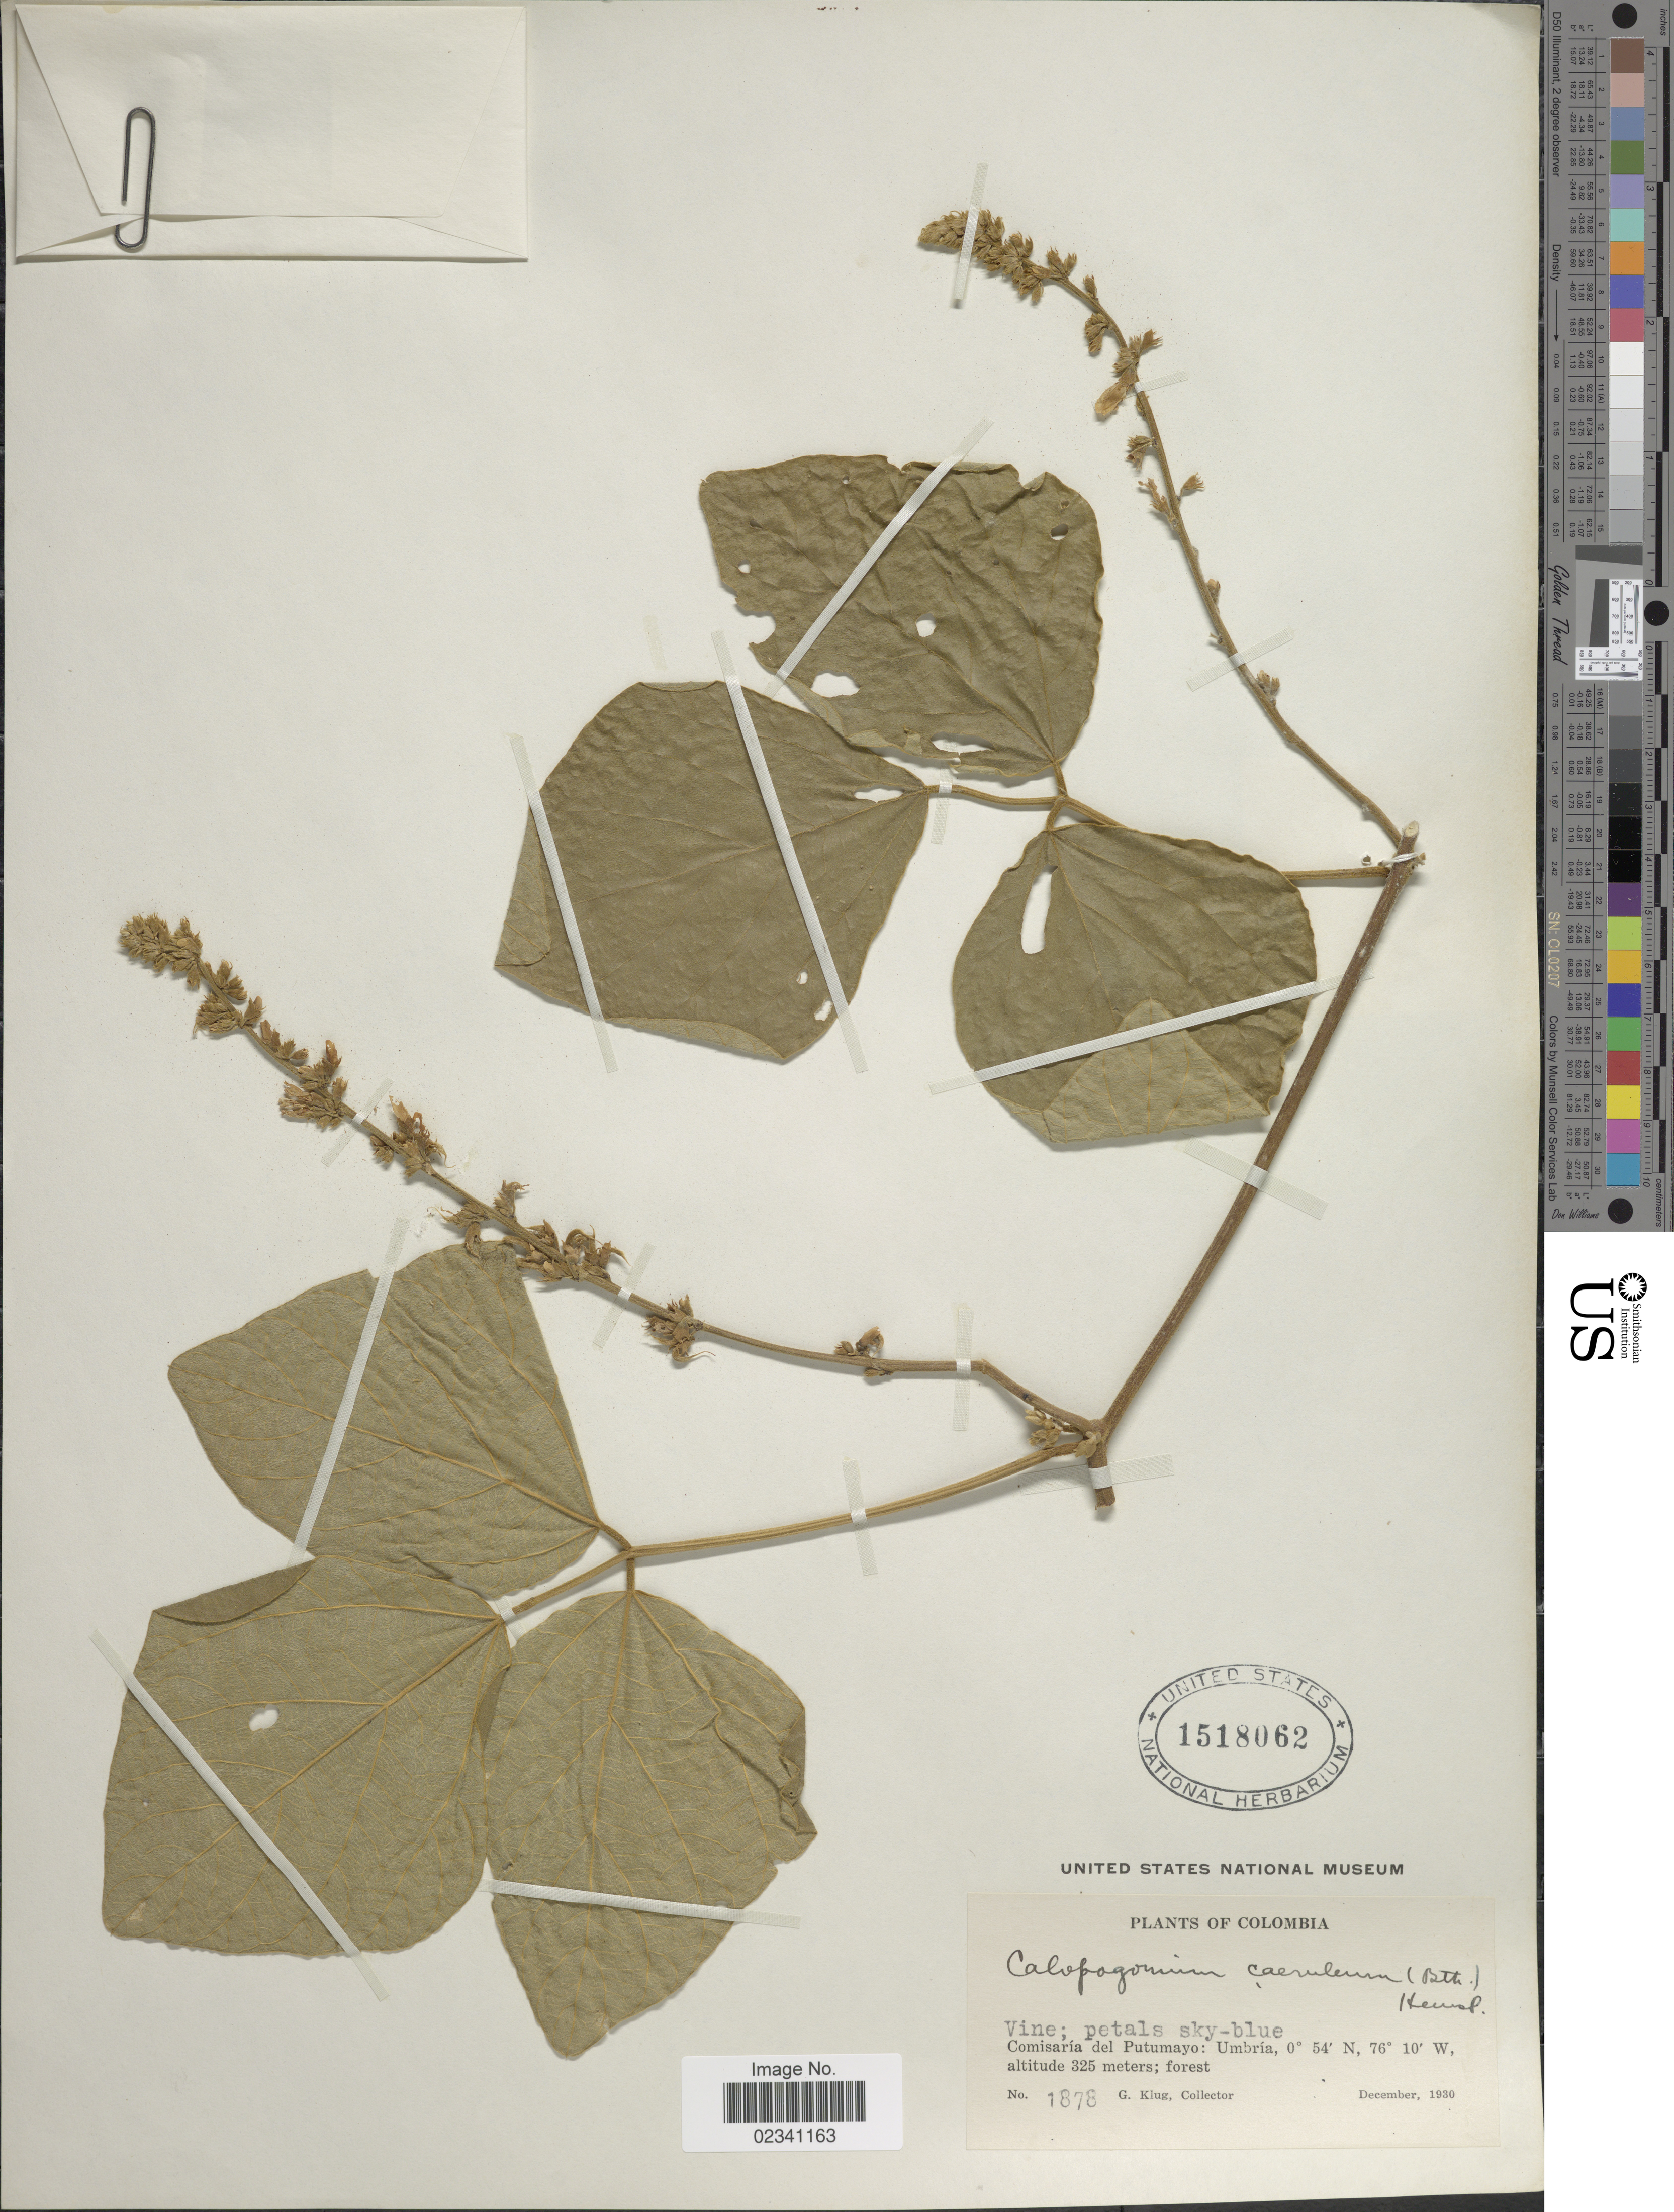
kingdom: Plantae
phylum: Tracheophyta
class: Magnoliopsida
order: Fabales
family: Fabaceae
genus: Calopogonium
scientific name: Calopogonium caeruleum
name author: (Benth.) C. Wright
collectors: G. Klug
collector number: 1878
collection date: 1930-12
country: Colombia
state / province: Putumayo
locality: Umbria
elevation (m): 325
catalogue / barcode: US 1518062